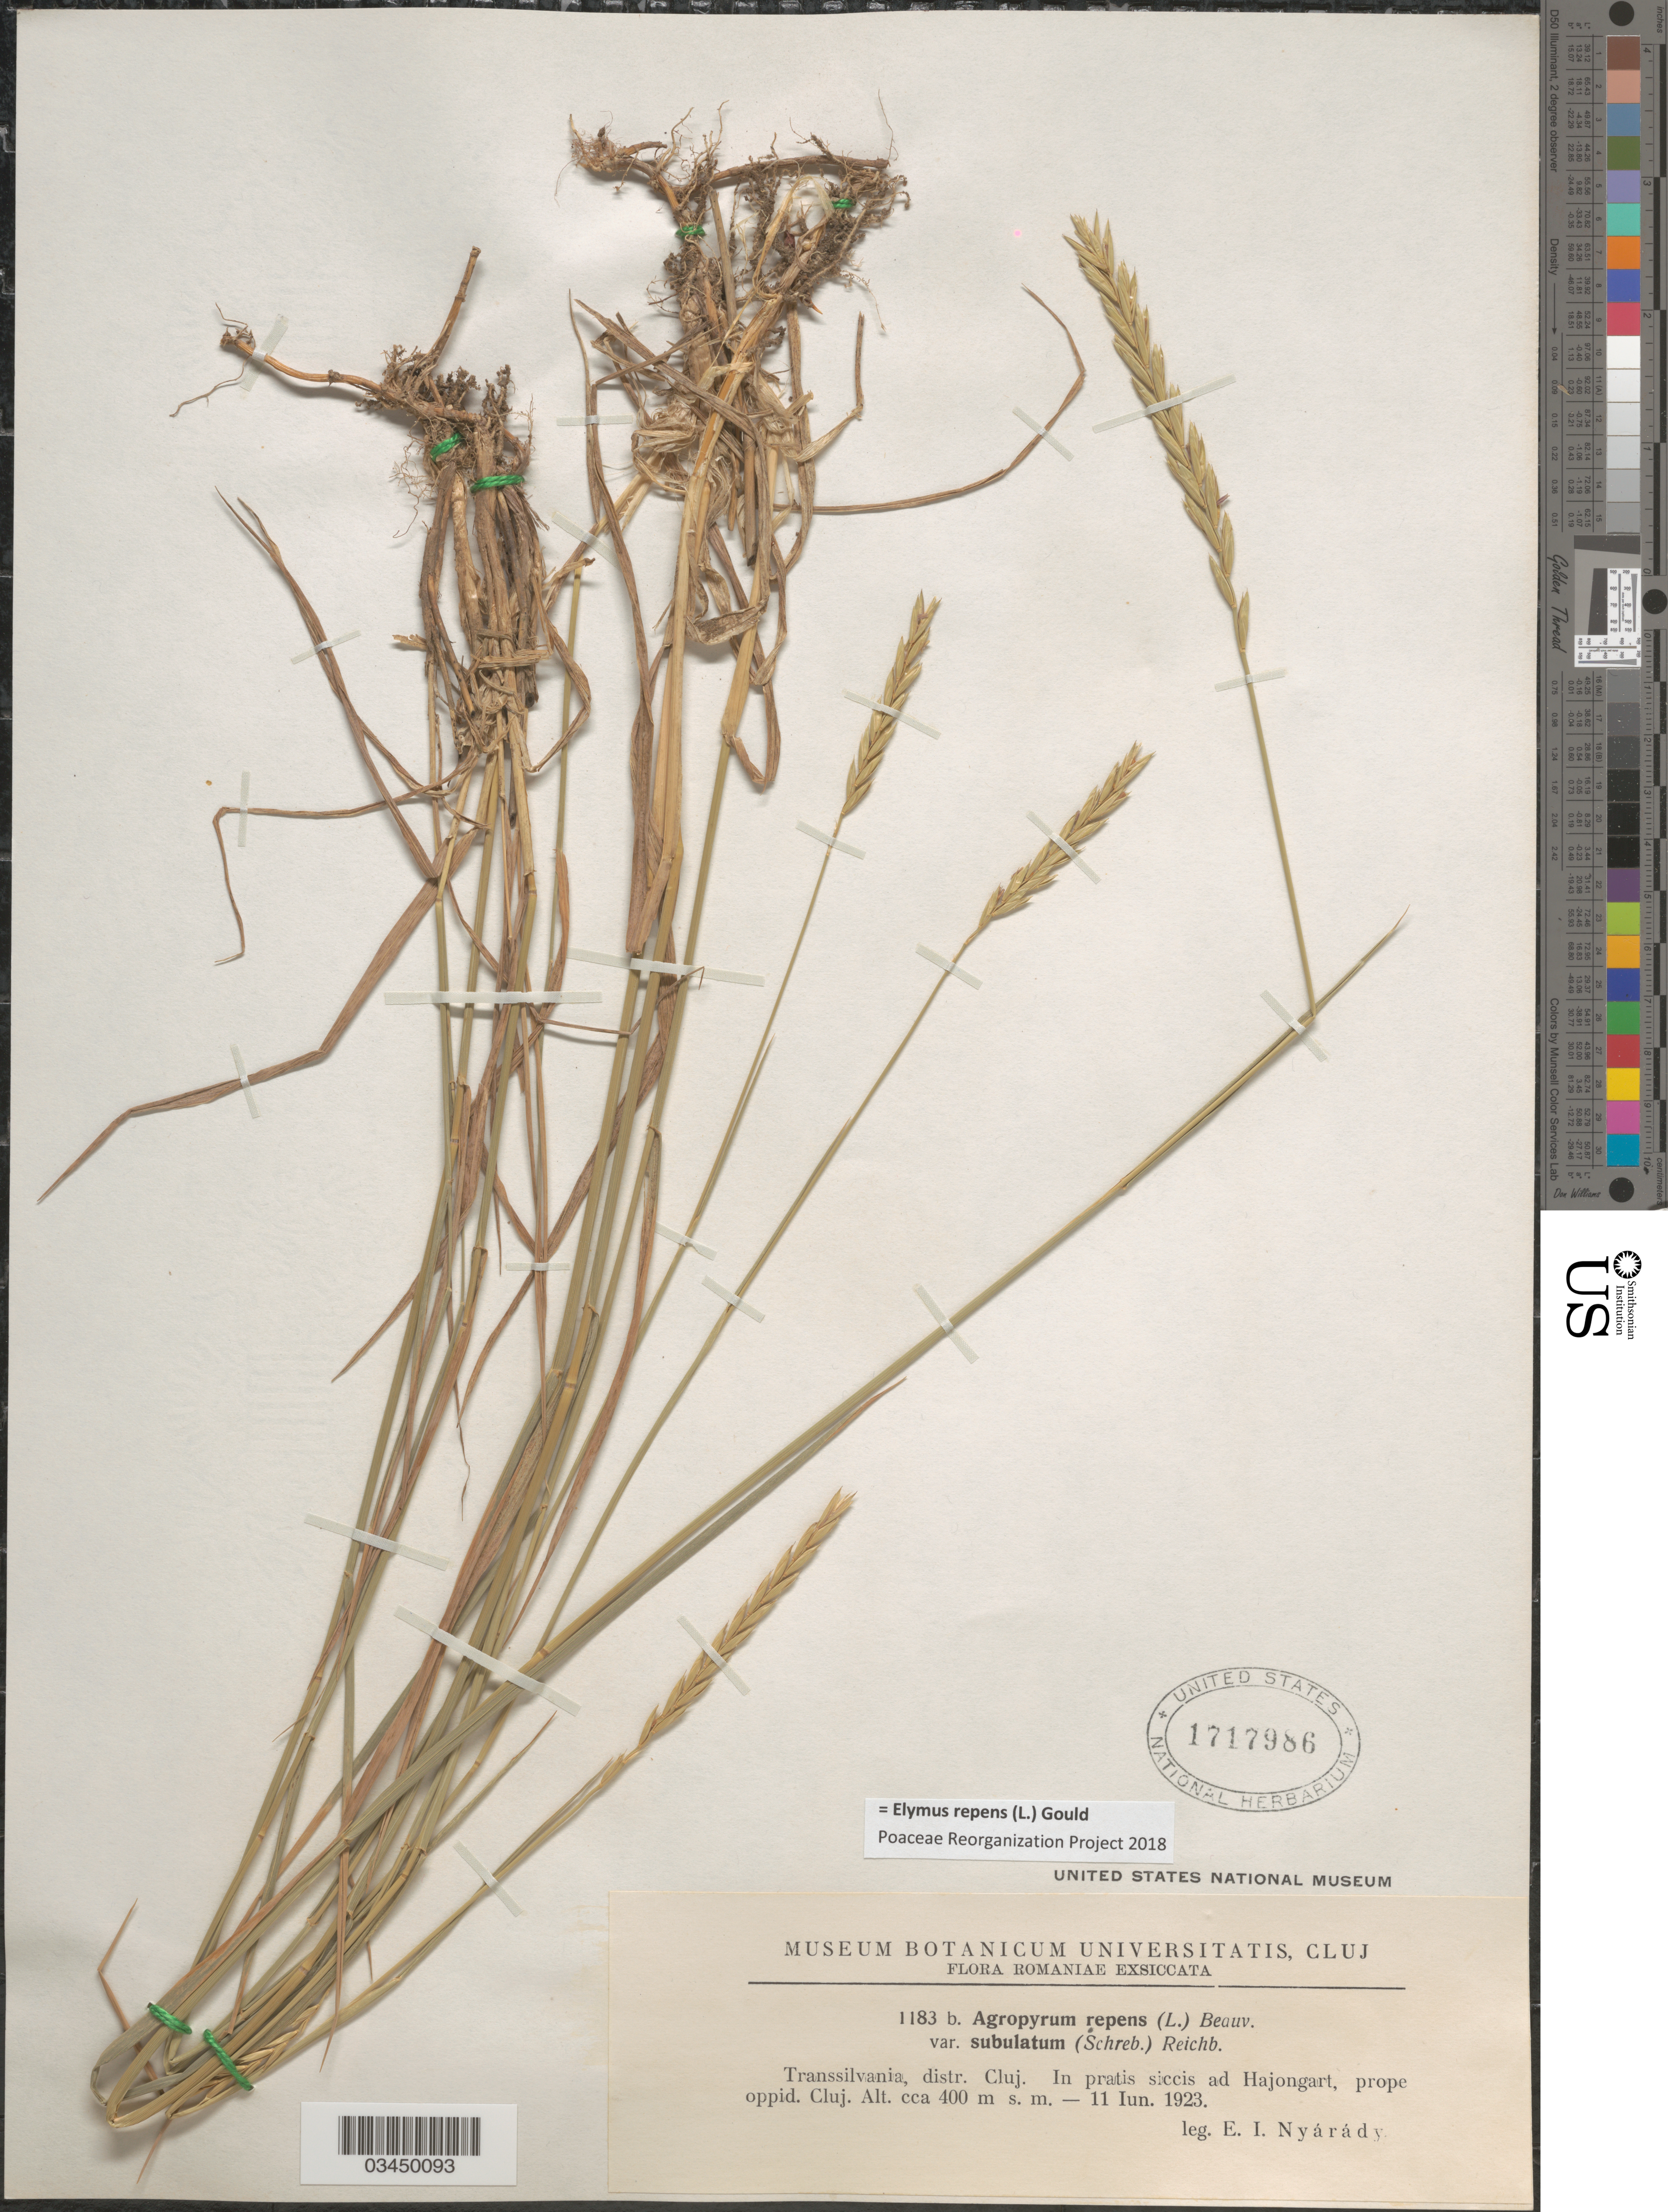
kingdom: Plantae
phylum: Tracheophyta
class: Liliopsida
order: Poales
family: Poaceae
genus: Elymus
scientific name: Elymus repens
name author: (L.) Gould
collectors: E. Nyárády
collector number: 1183b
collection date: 1923-06-11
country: Romania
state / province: Cluj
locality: Transsilvania, distr. Cluj. In pratis siccis ad Hajongart, prope oppid. Cluj.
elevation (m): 400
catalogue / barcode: US 1717986